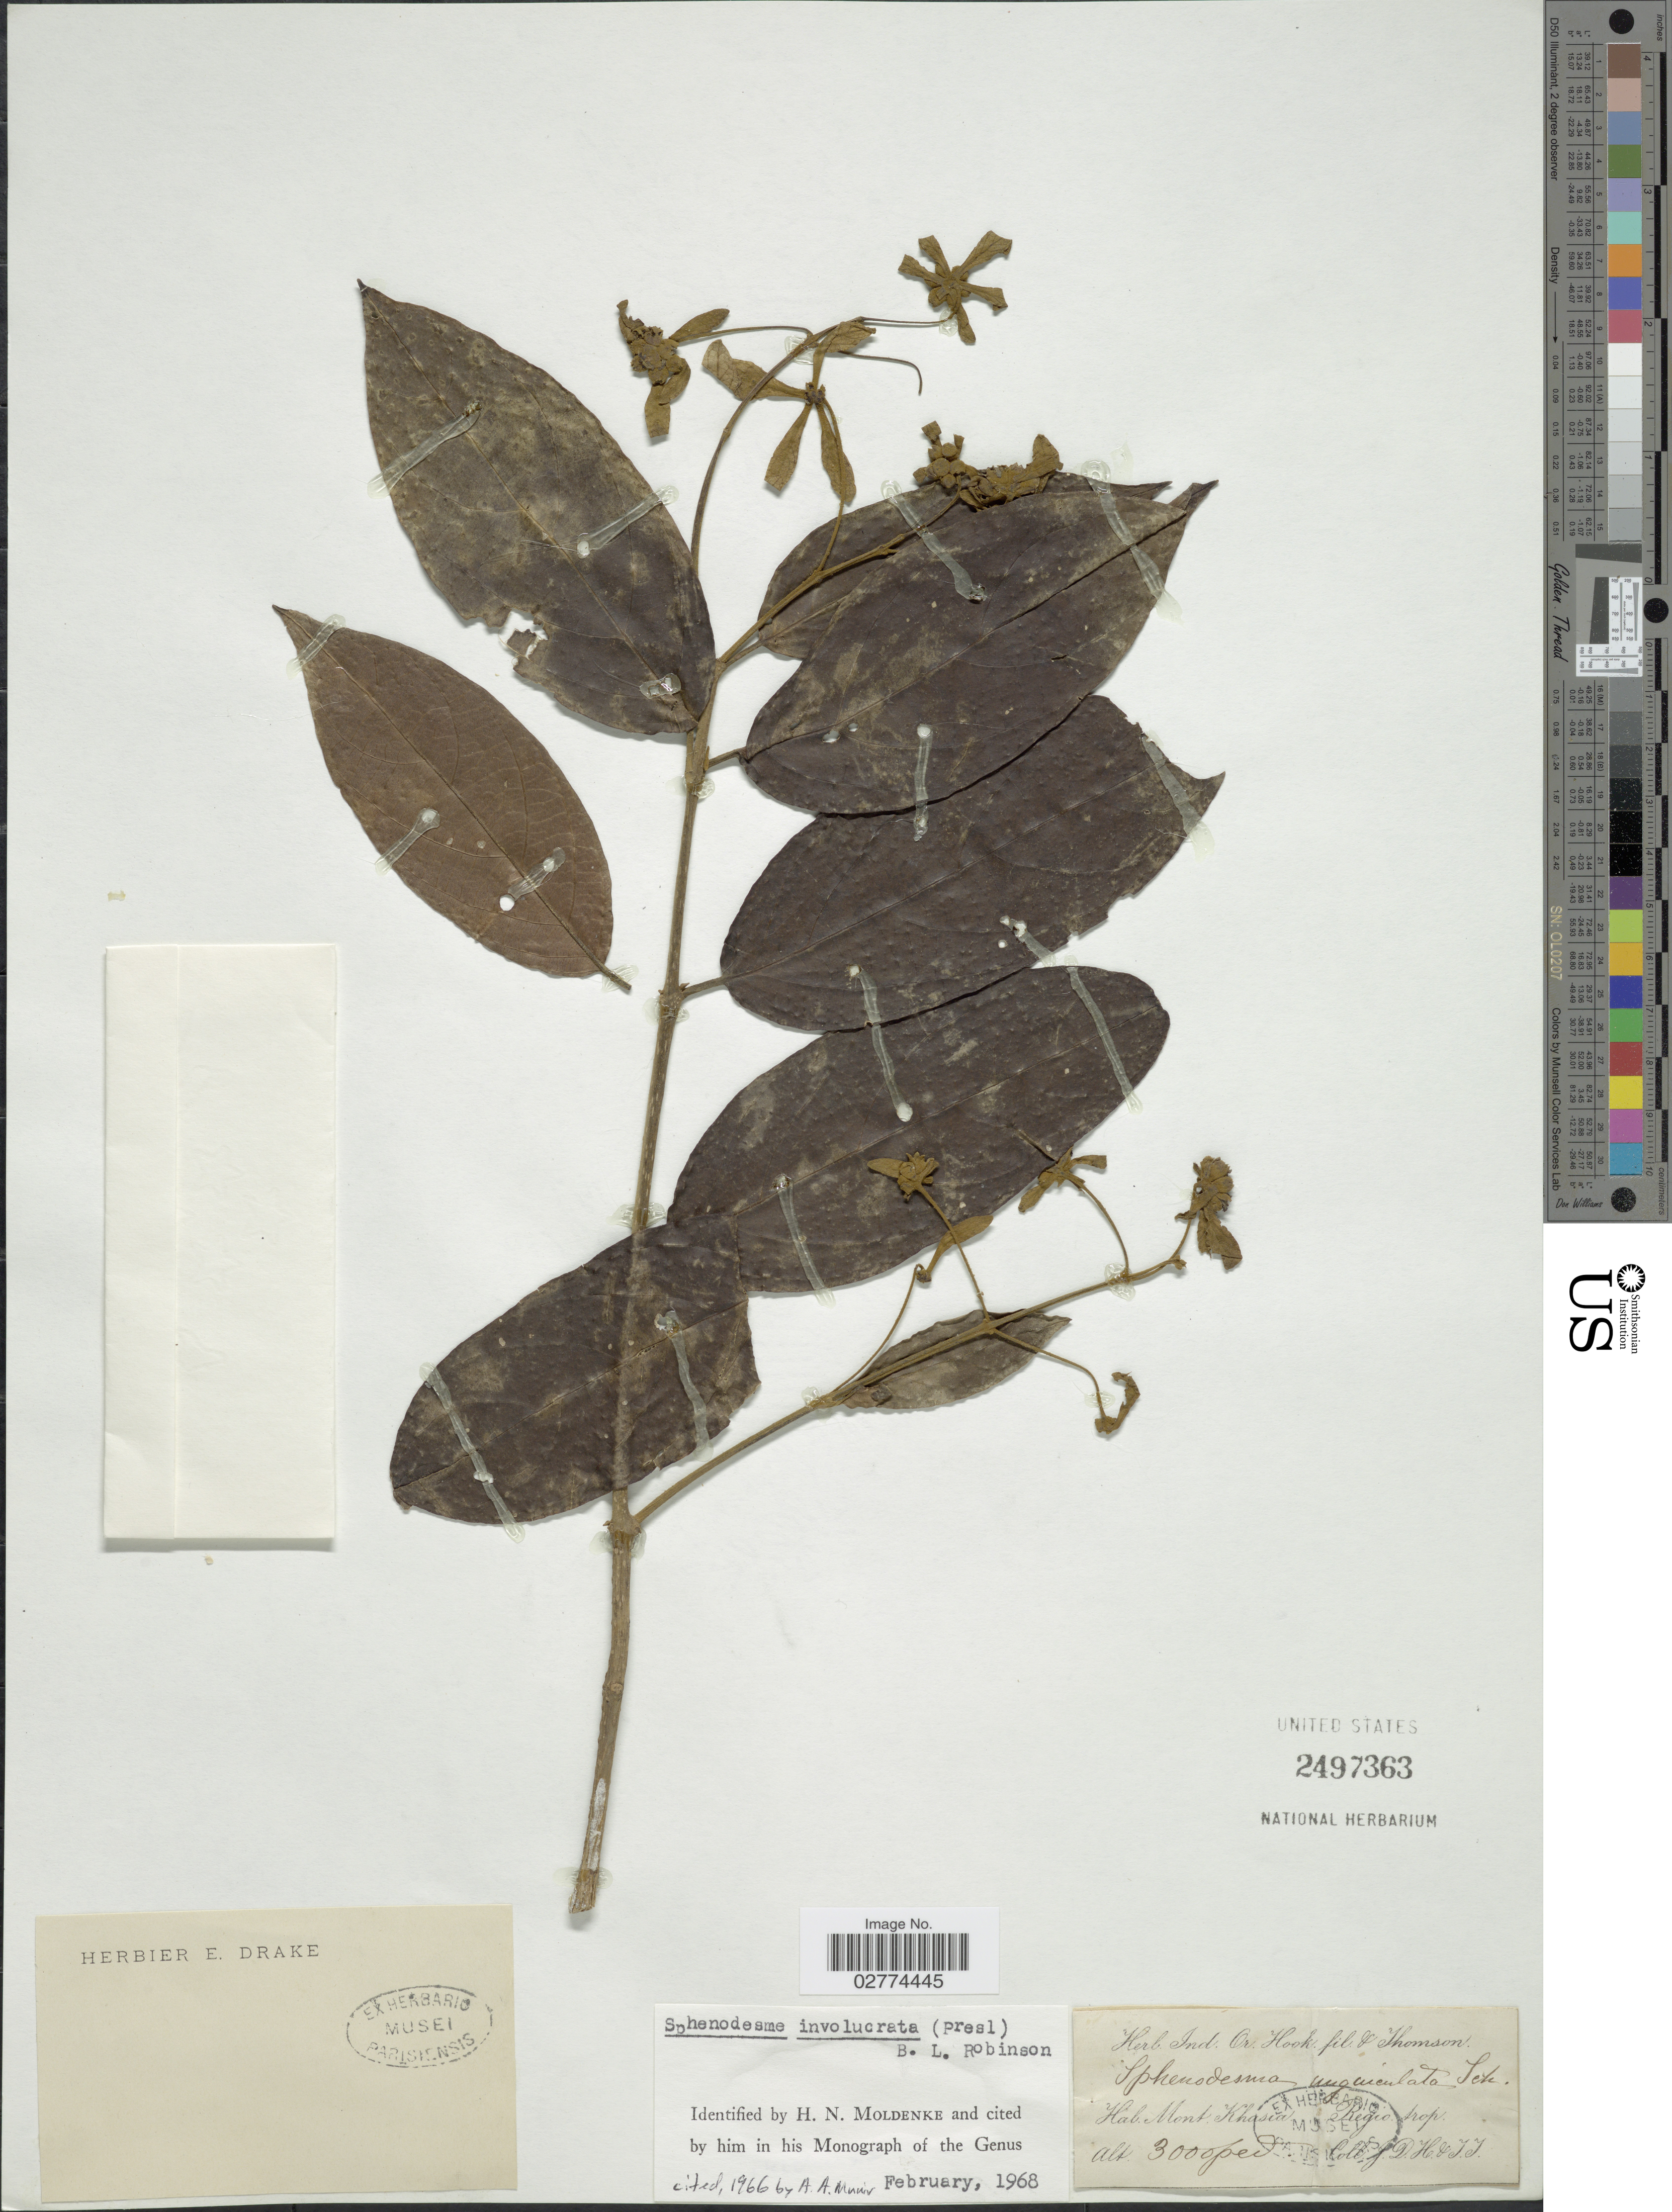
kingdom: Plantae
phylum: Tracheophyta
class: Magnoliopsida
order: Lamiales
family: Lamiaceae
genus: Sphenodesme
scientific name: Sphenodesme involucrata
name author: (C. Presl) B.L. Rob.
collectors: J. D. Hooker & T. Thomson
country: India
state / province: Meghalaya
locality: Mont. Khasia. Regio trop.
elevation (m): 914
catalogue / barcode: US 2497363